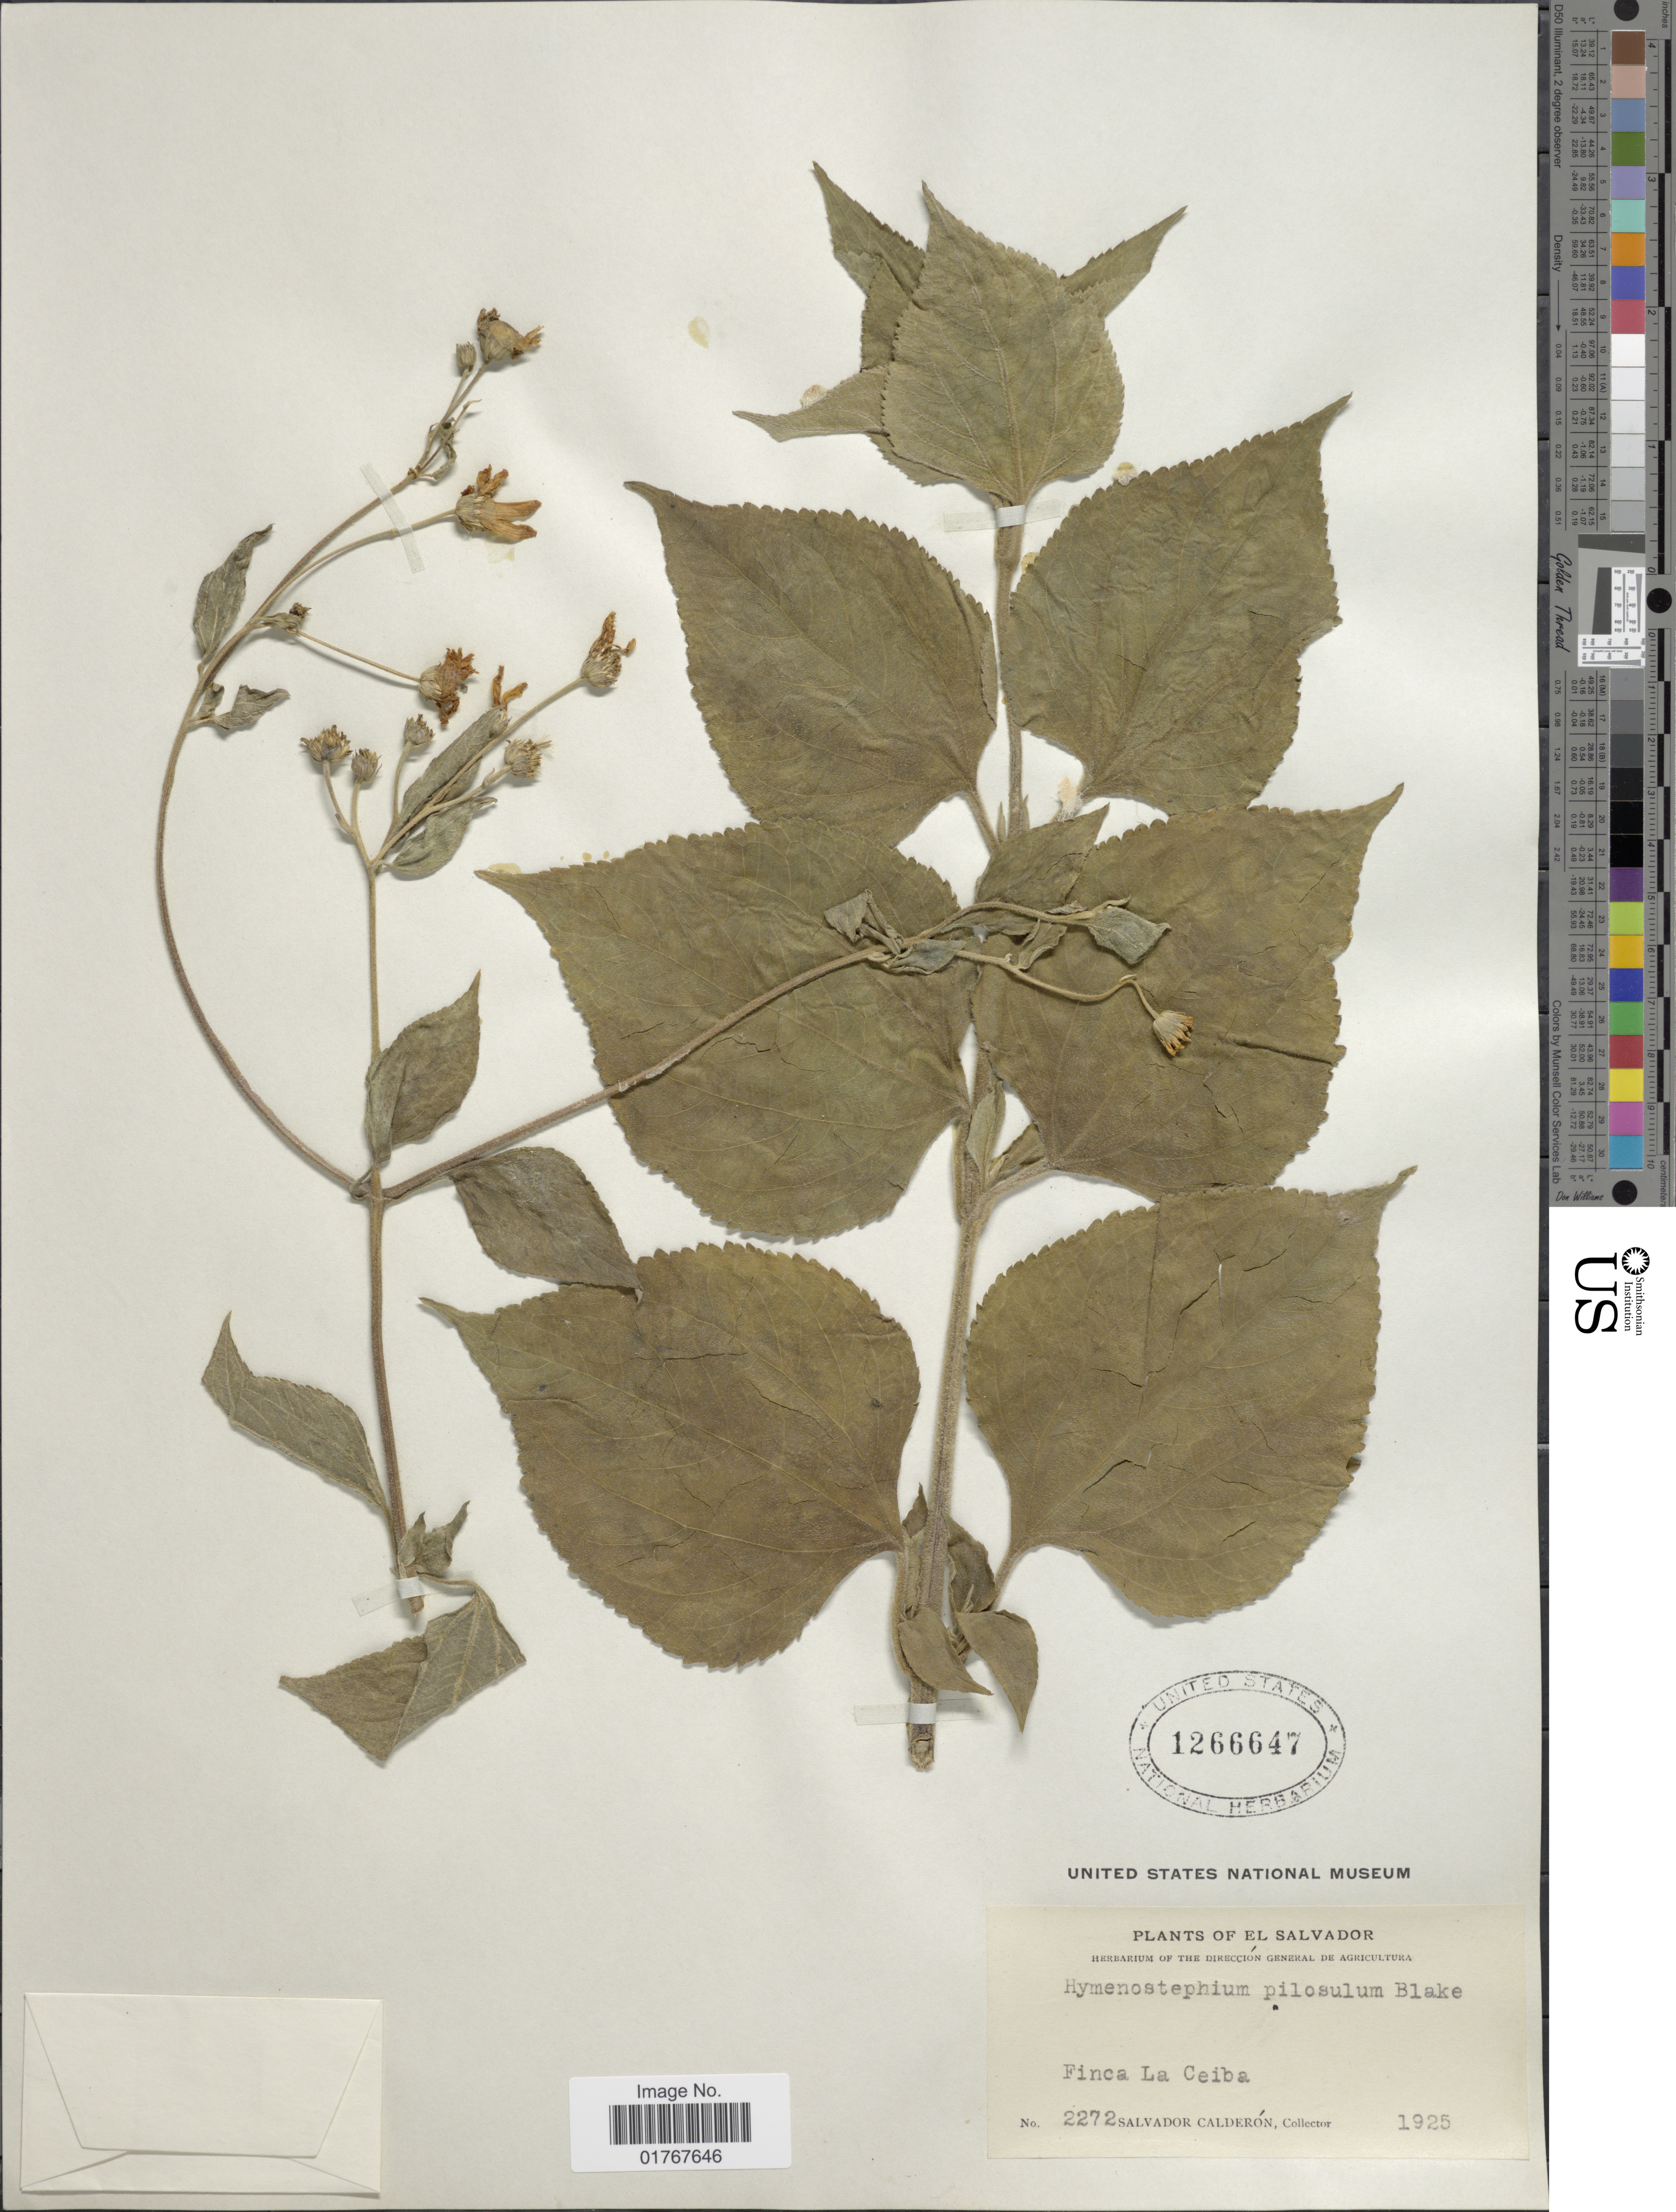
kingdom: Plantae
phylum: Tracheophyta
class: Magnoliopsida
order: Asterales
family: Asteraceae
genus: Viguiera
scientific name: Viguiera cordata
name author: (Hook. & Arn.) D'Arcy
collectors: S. Calderón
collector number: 2272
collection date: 1925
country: El Salvador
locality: Finca La Ceiba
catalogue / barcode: US 1266647